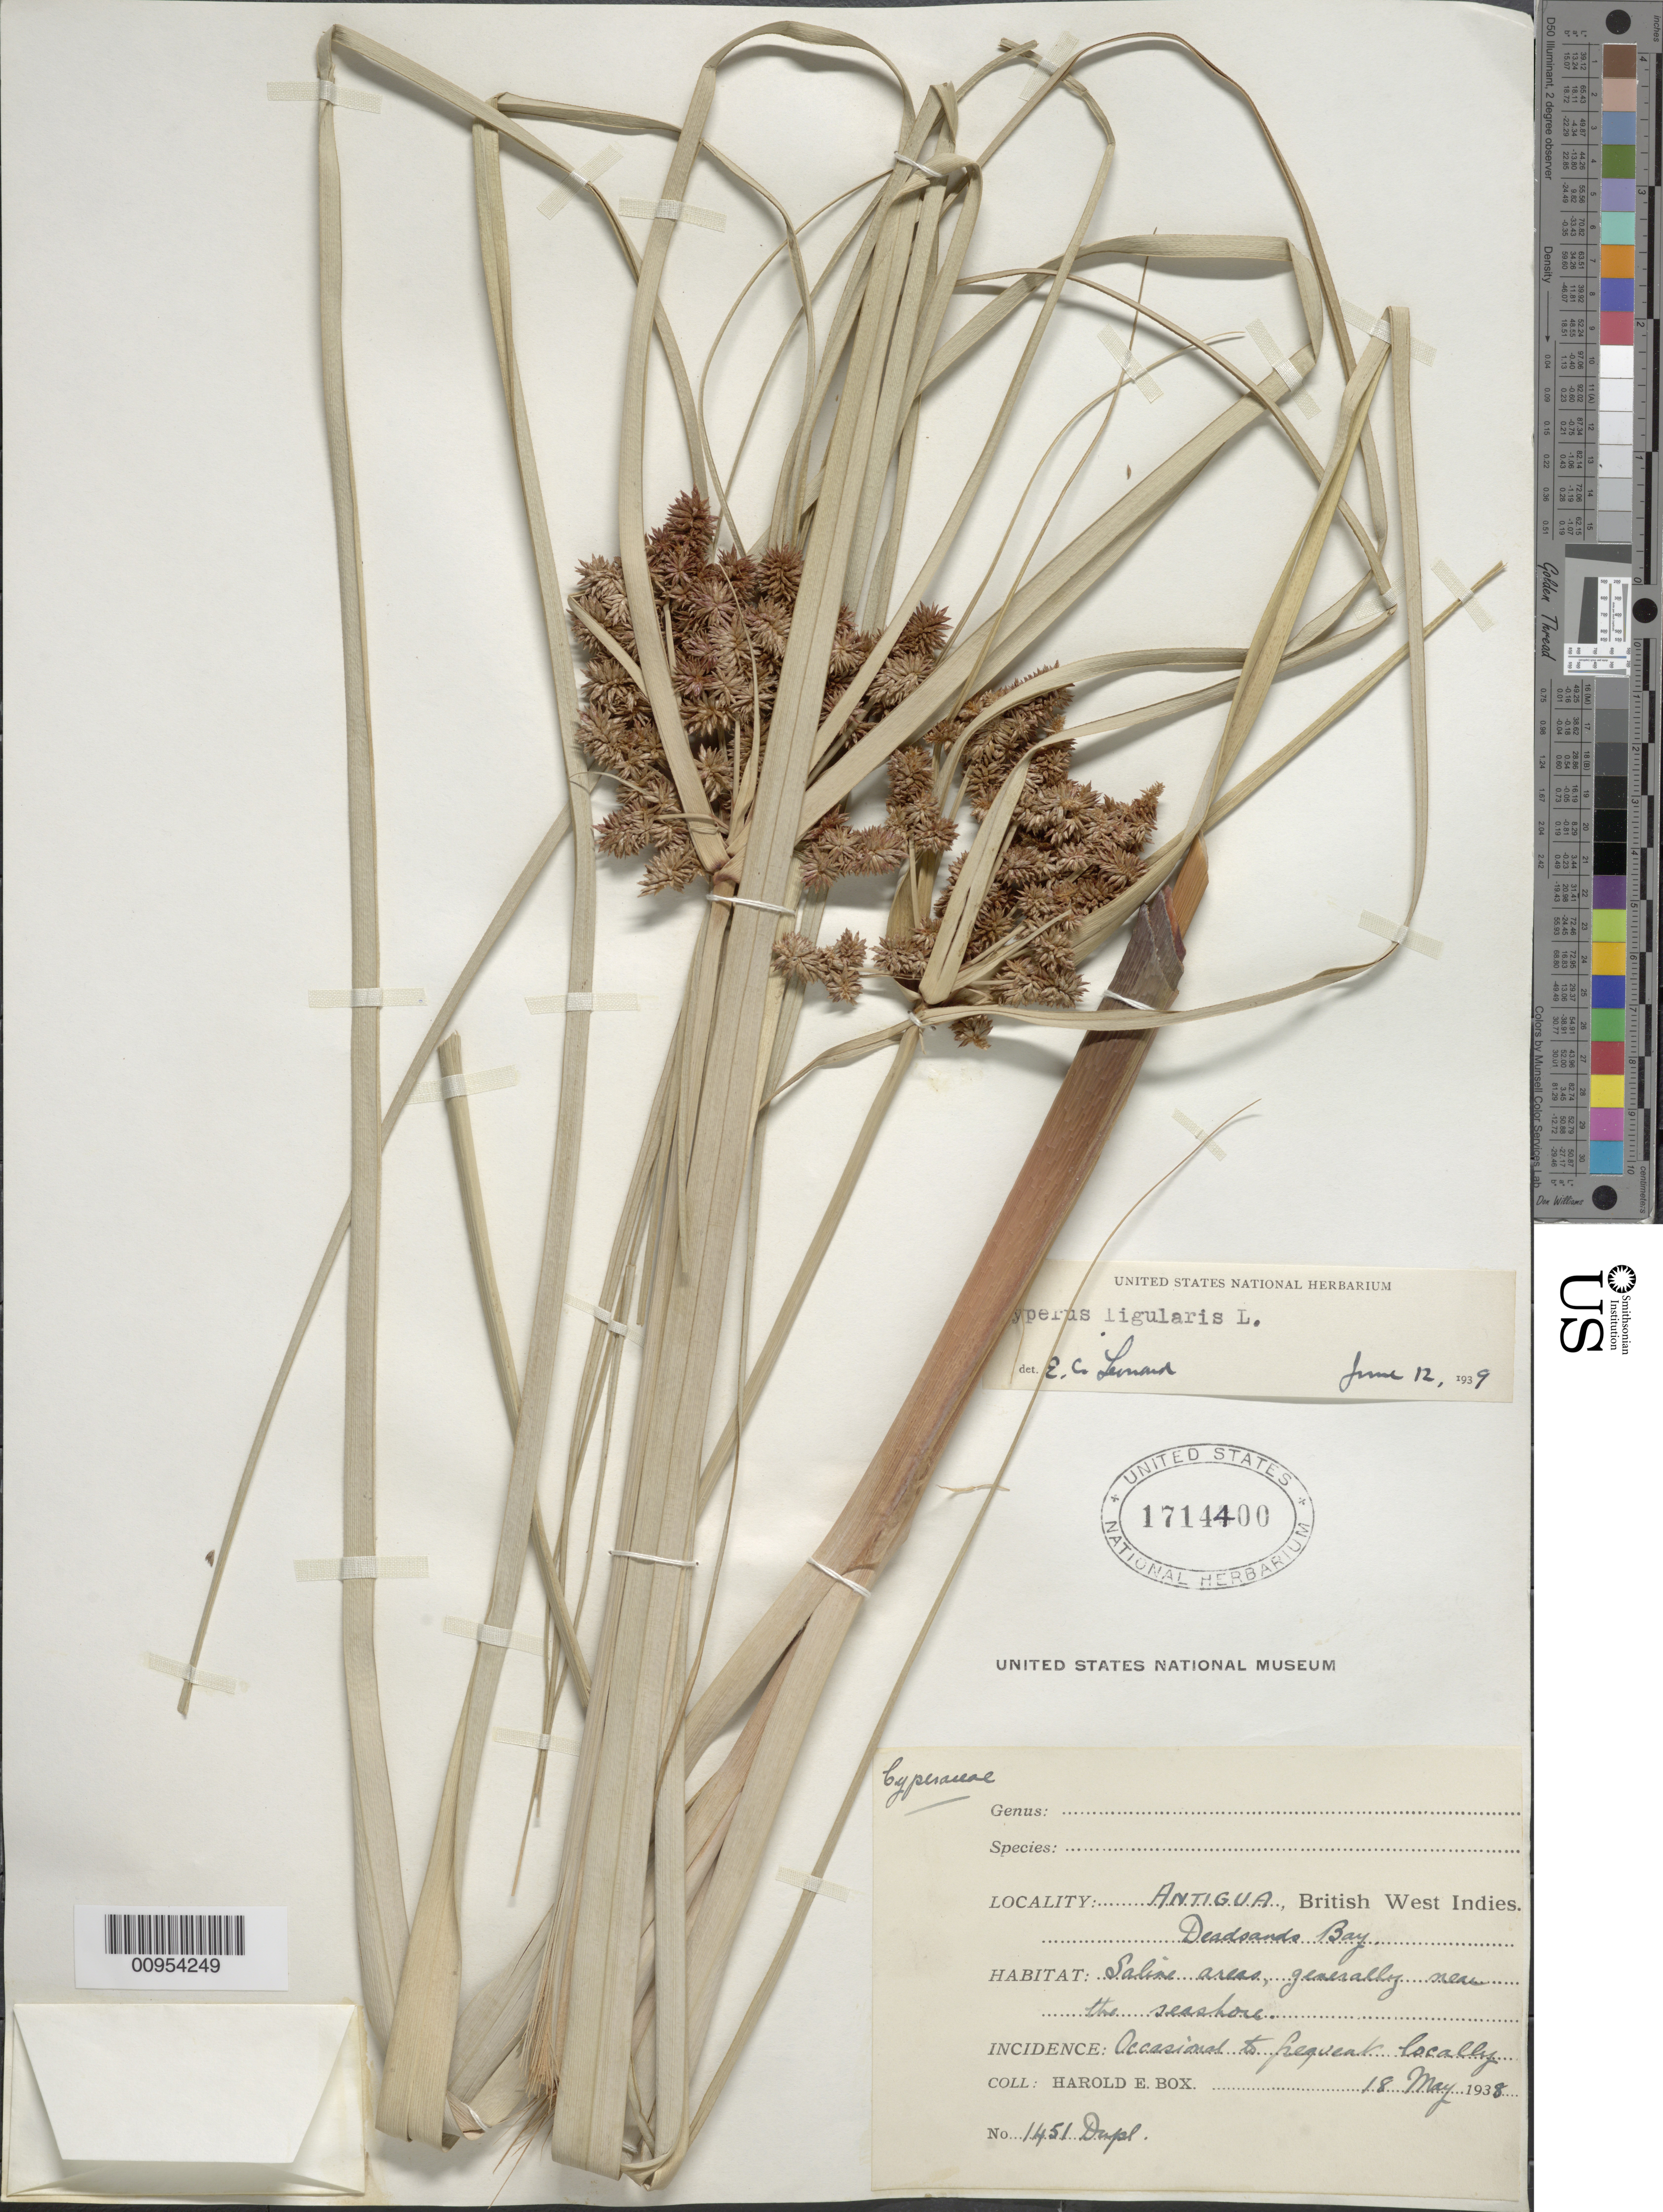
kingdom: Plantae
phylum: Tracheophyta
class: Liliopsida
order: Poales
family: Cyperaceae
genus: Cyperus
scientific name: Cyperus ligularis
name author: L.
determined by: Leonard, Emery C., (US)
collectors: H. E. Box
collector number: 1451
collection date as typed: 18 May 1938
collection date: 1938-05-18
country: Antigua and Barbuda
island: Antigua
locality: Deadsands Bay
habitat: Saline area, generally near the seashore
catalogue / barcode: US 1714400